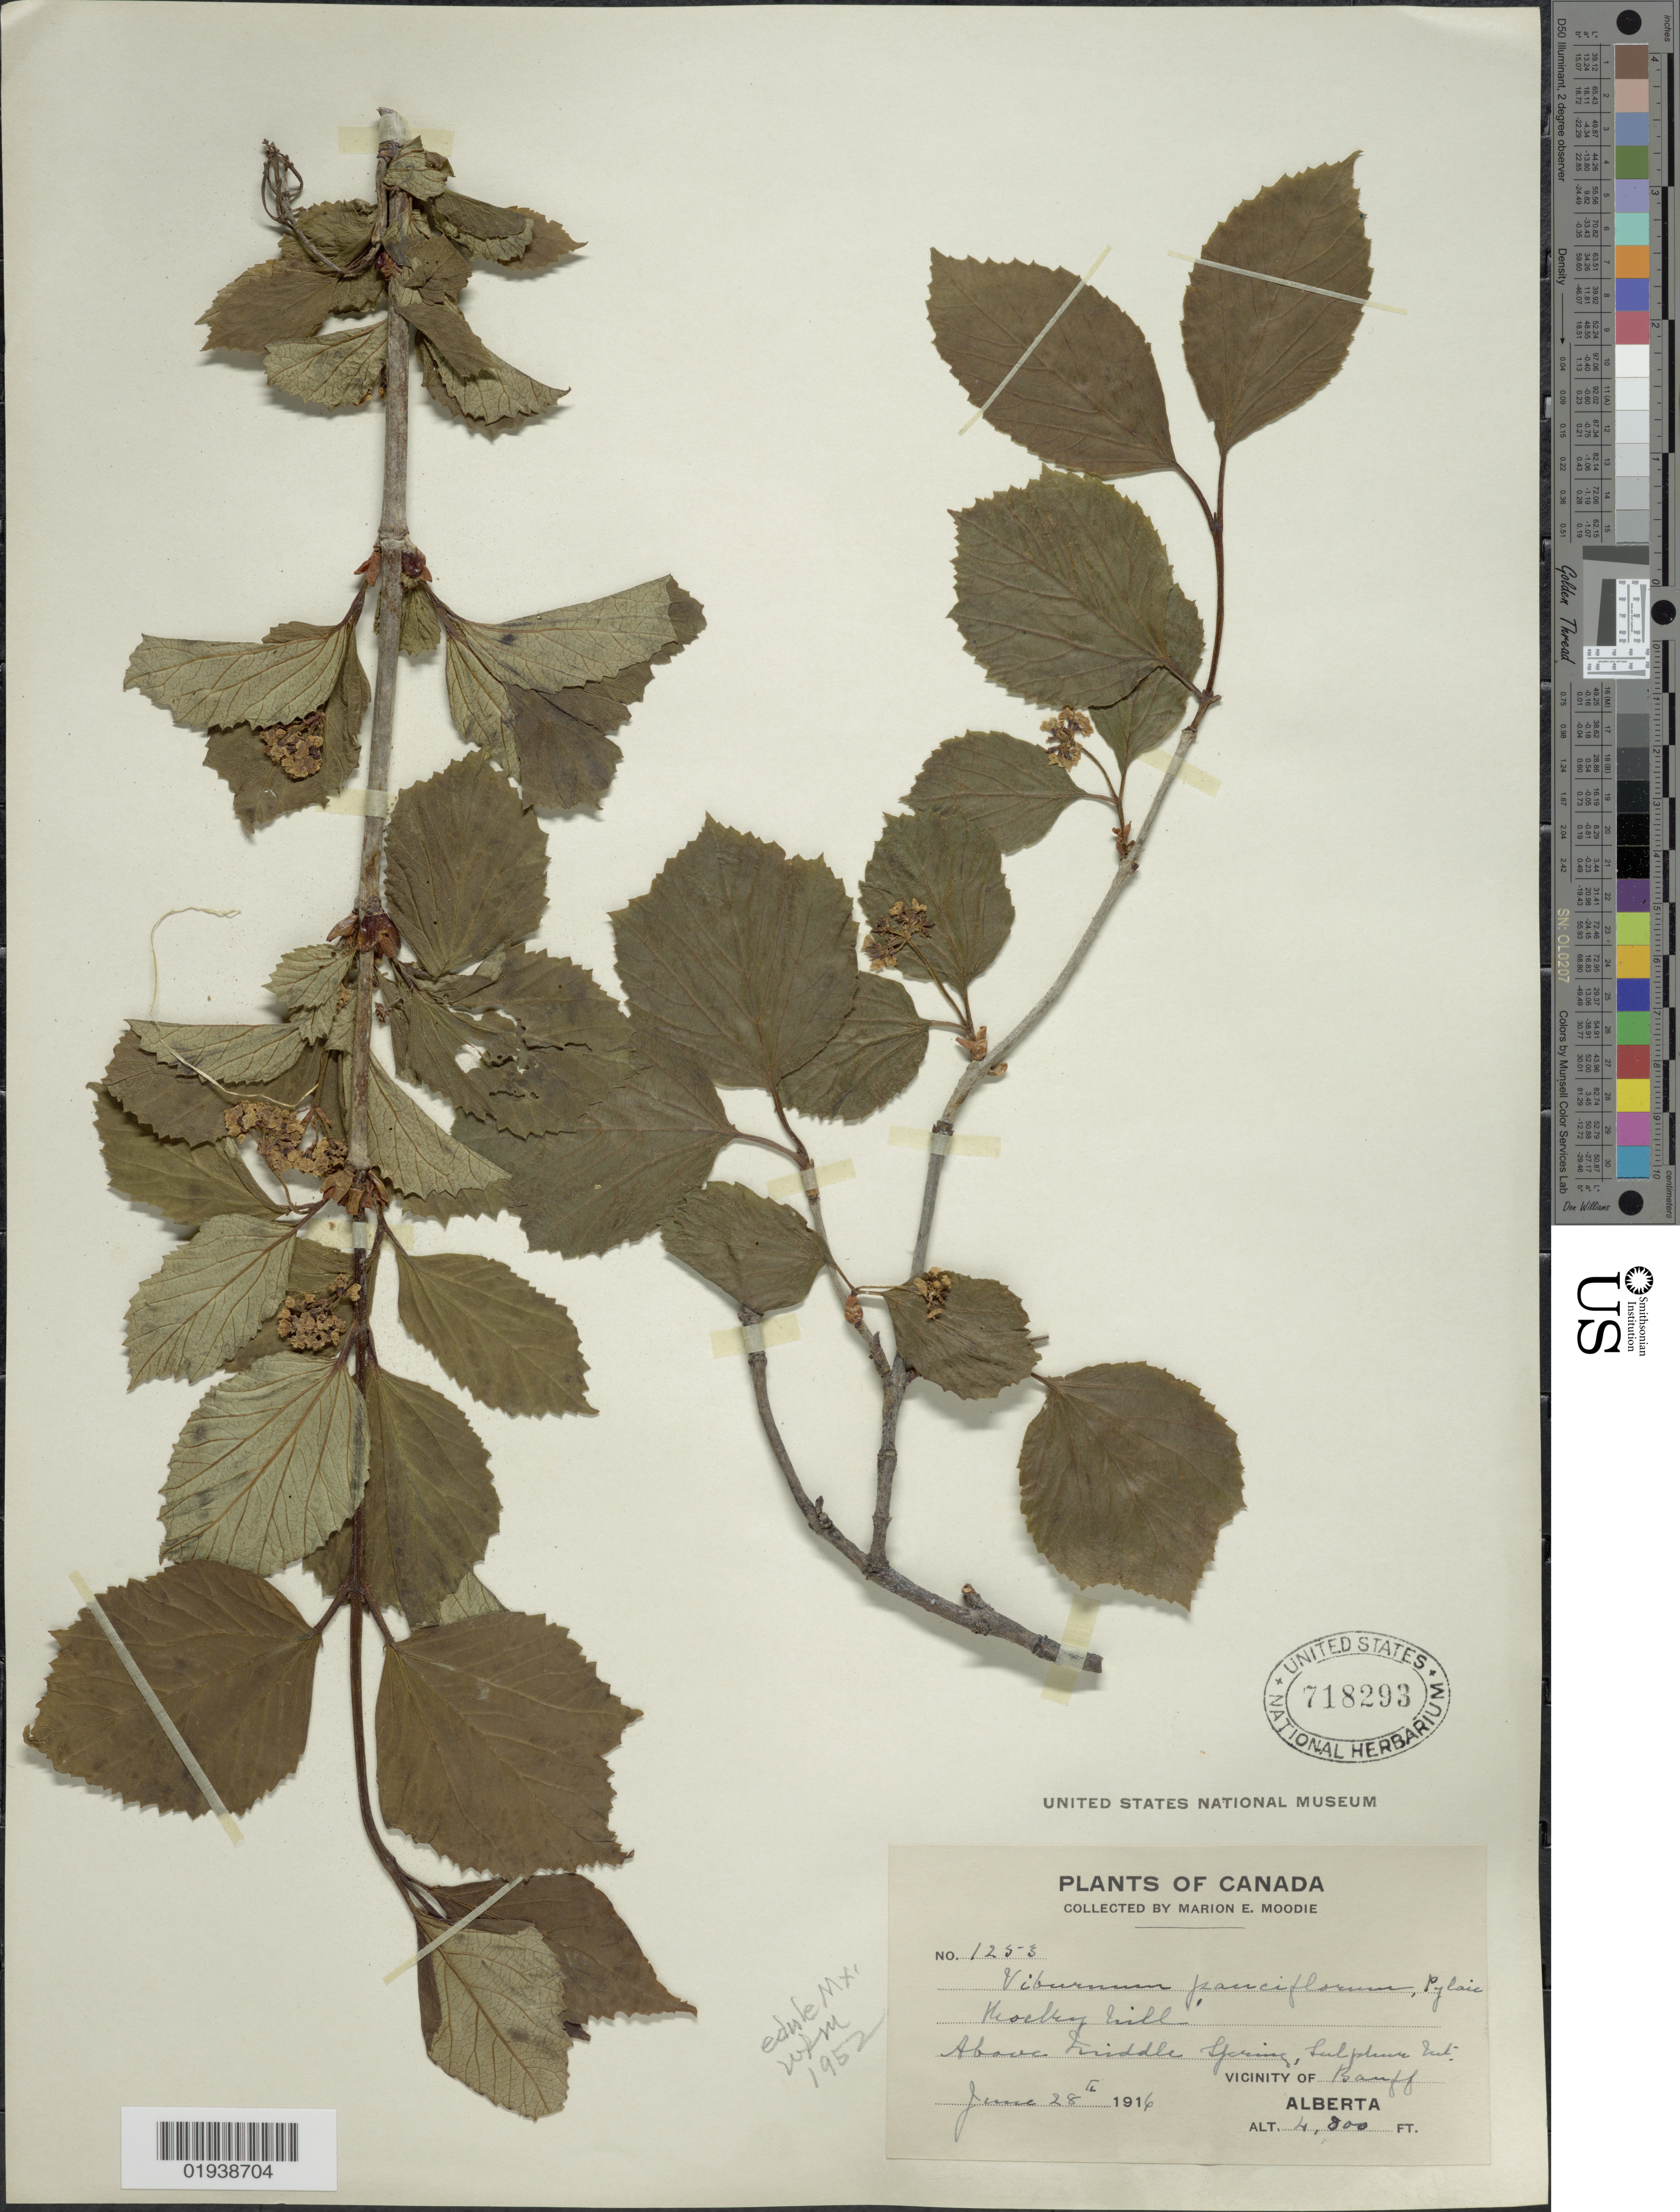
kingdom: Plantae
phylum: Tracheophyta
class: Magnoliopsida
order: Dipsacales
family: Viburnaceae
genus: Viburnum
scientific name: Viburnum edule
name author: (Michx.) Raf.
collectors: M. E. Moodie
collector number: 1253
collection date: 1916-06-28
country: Canada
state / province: Alberta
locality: Above Middle Spring, Sulphur mt. Vicinity of Banff.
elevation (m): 14569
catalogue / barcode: US 718293